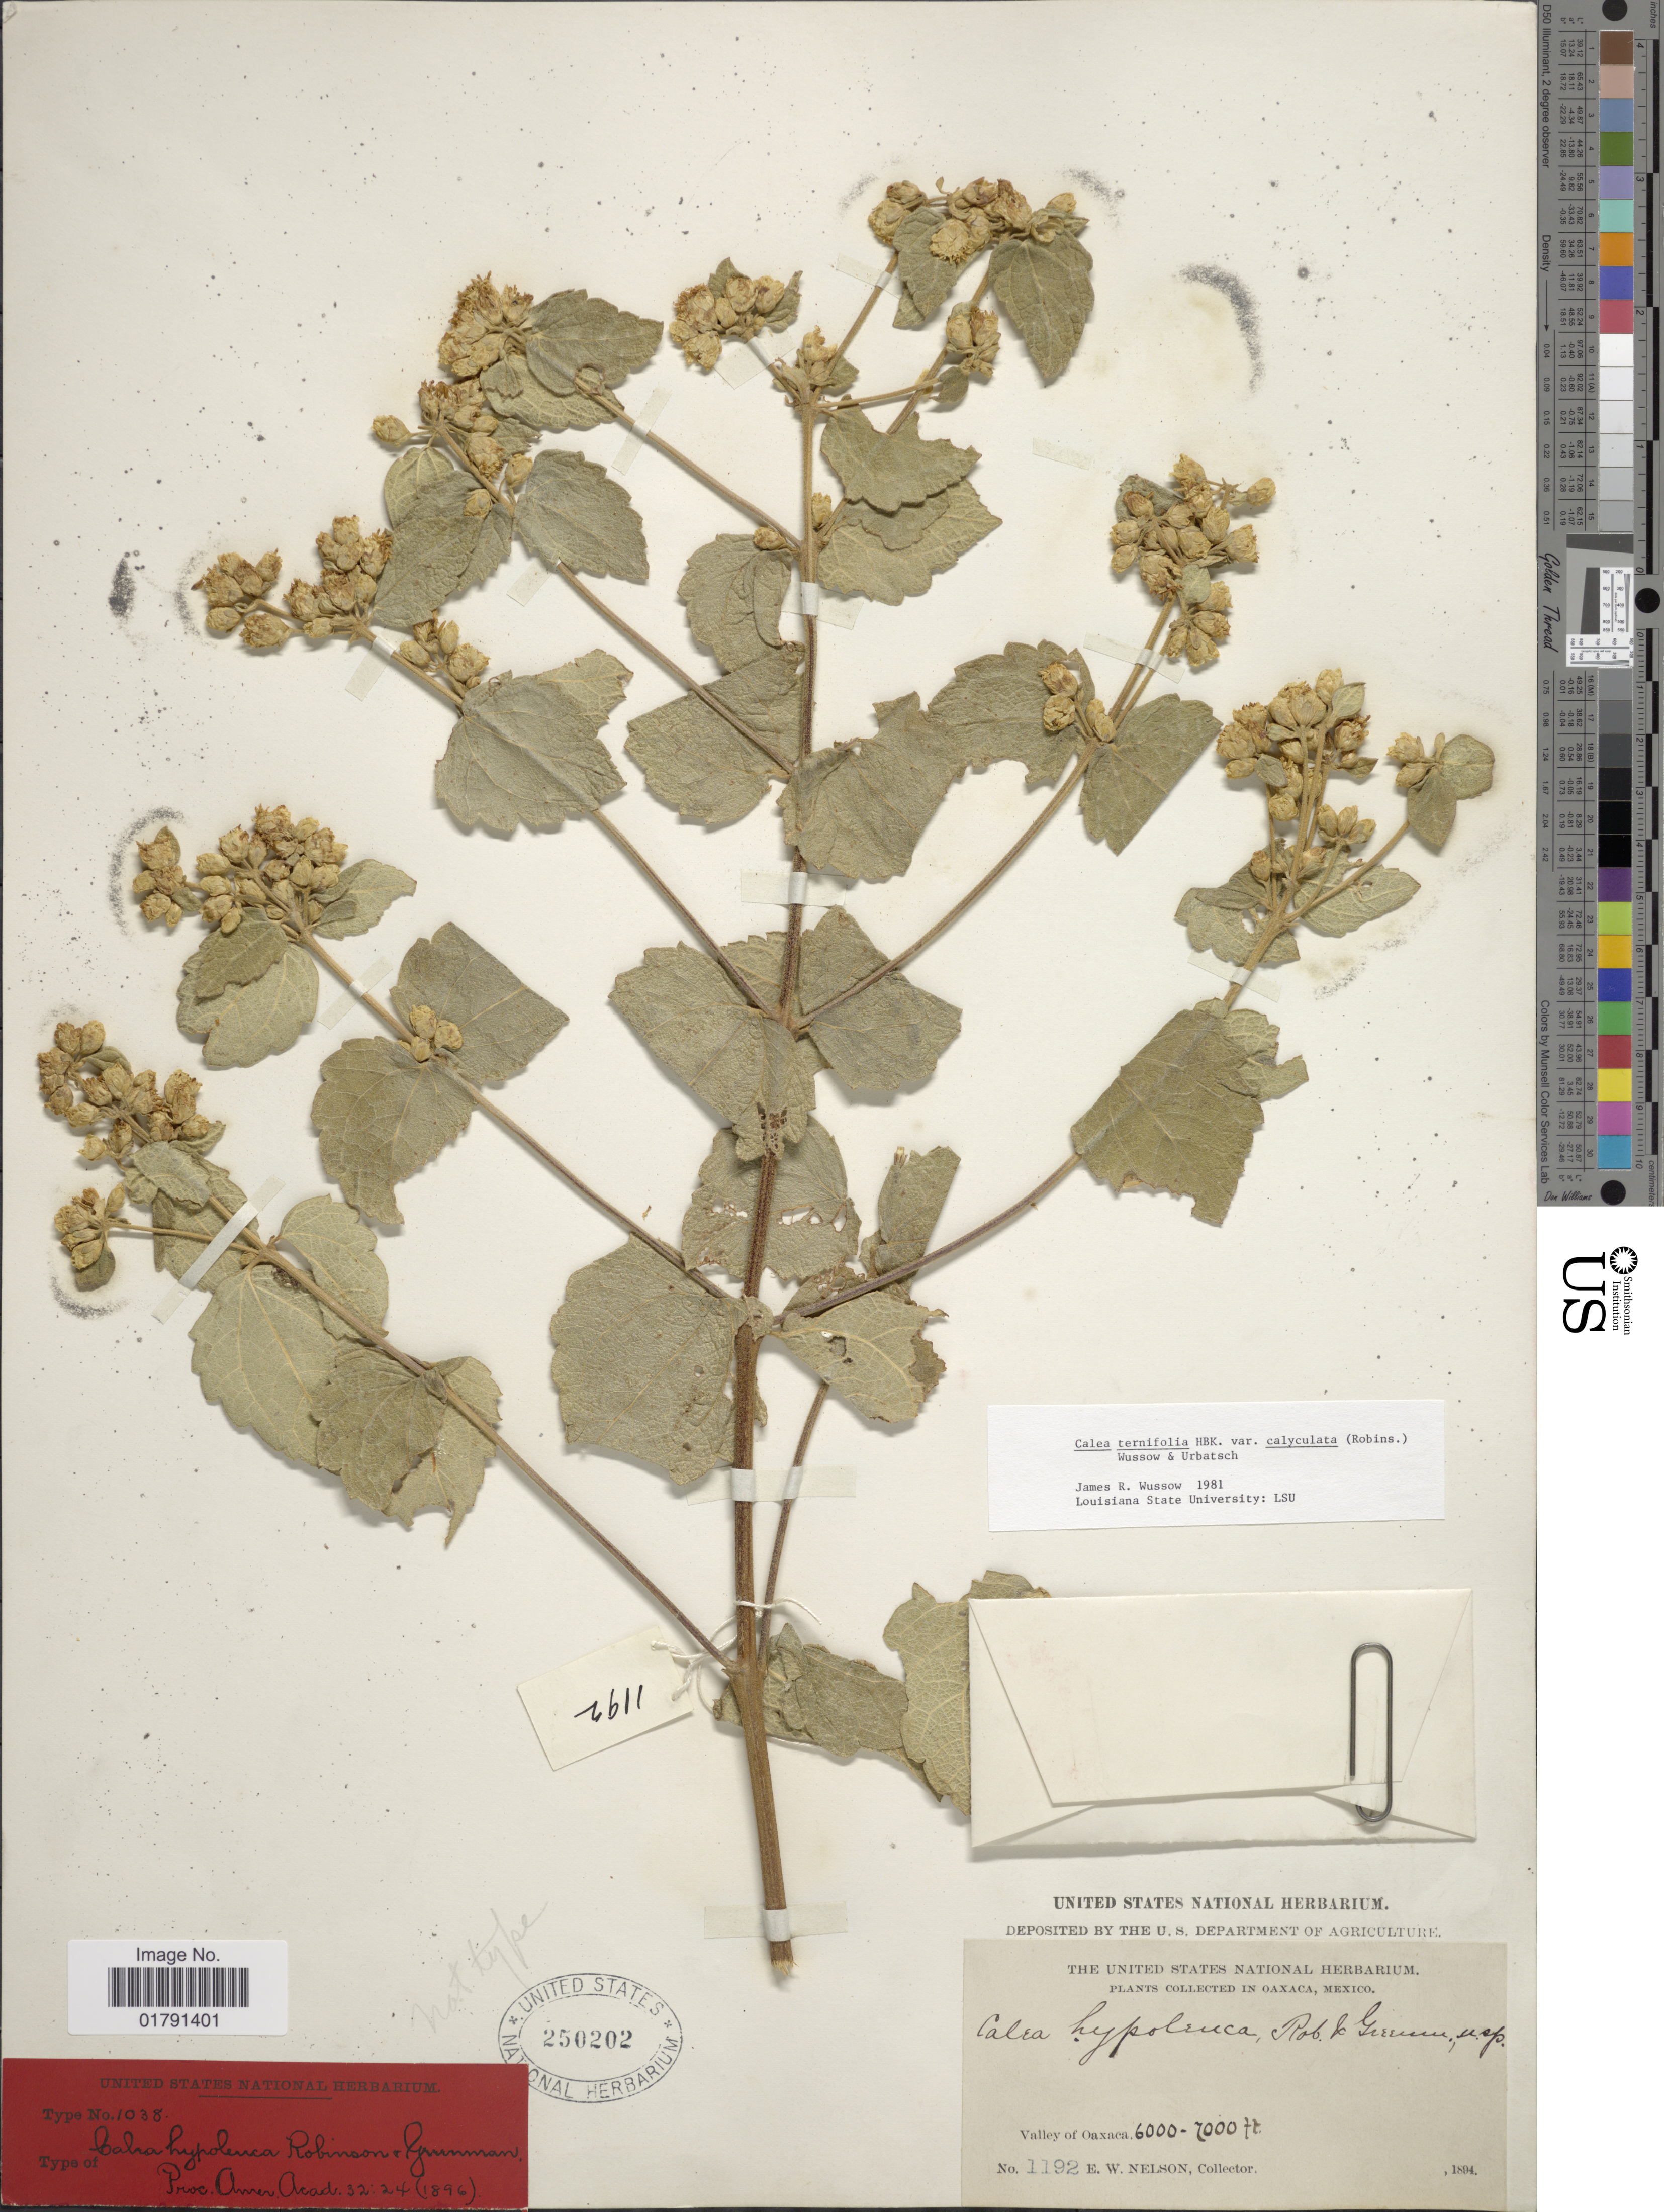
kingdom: Plantae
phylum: Tracheophyta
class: Magnoliopsida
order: Asterales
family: Asteraceae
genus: Calea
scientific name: Calea trichotoma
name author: Donn. Sm.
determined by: Bueno, Vinicius Resende, (ICN), Universidade Federal do Rio Grande do Sul (BRAZIL)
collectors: E. W. Nelson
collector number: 1192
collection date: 1894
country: Mexico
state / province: Oaxaca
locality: Valley of Oaxaca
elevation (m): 1829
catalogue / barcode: US 250202